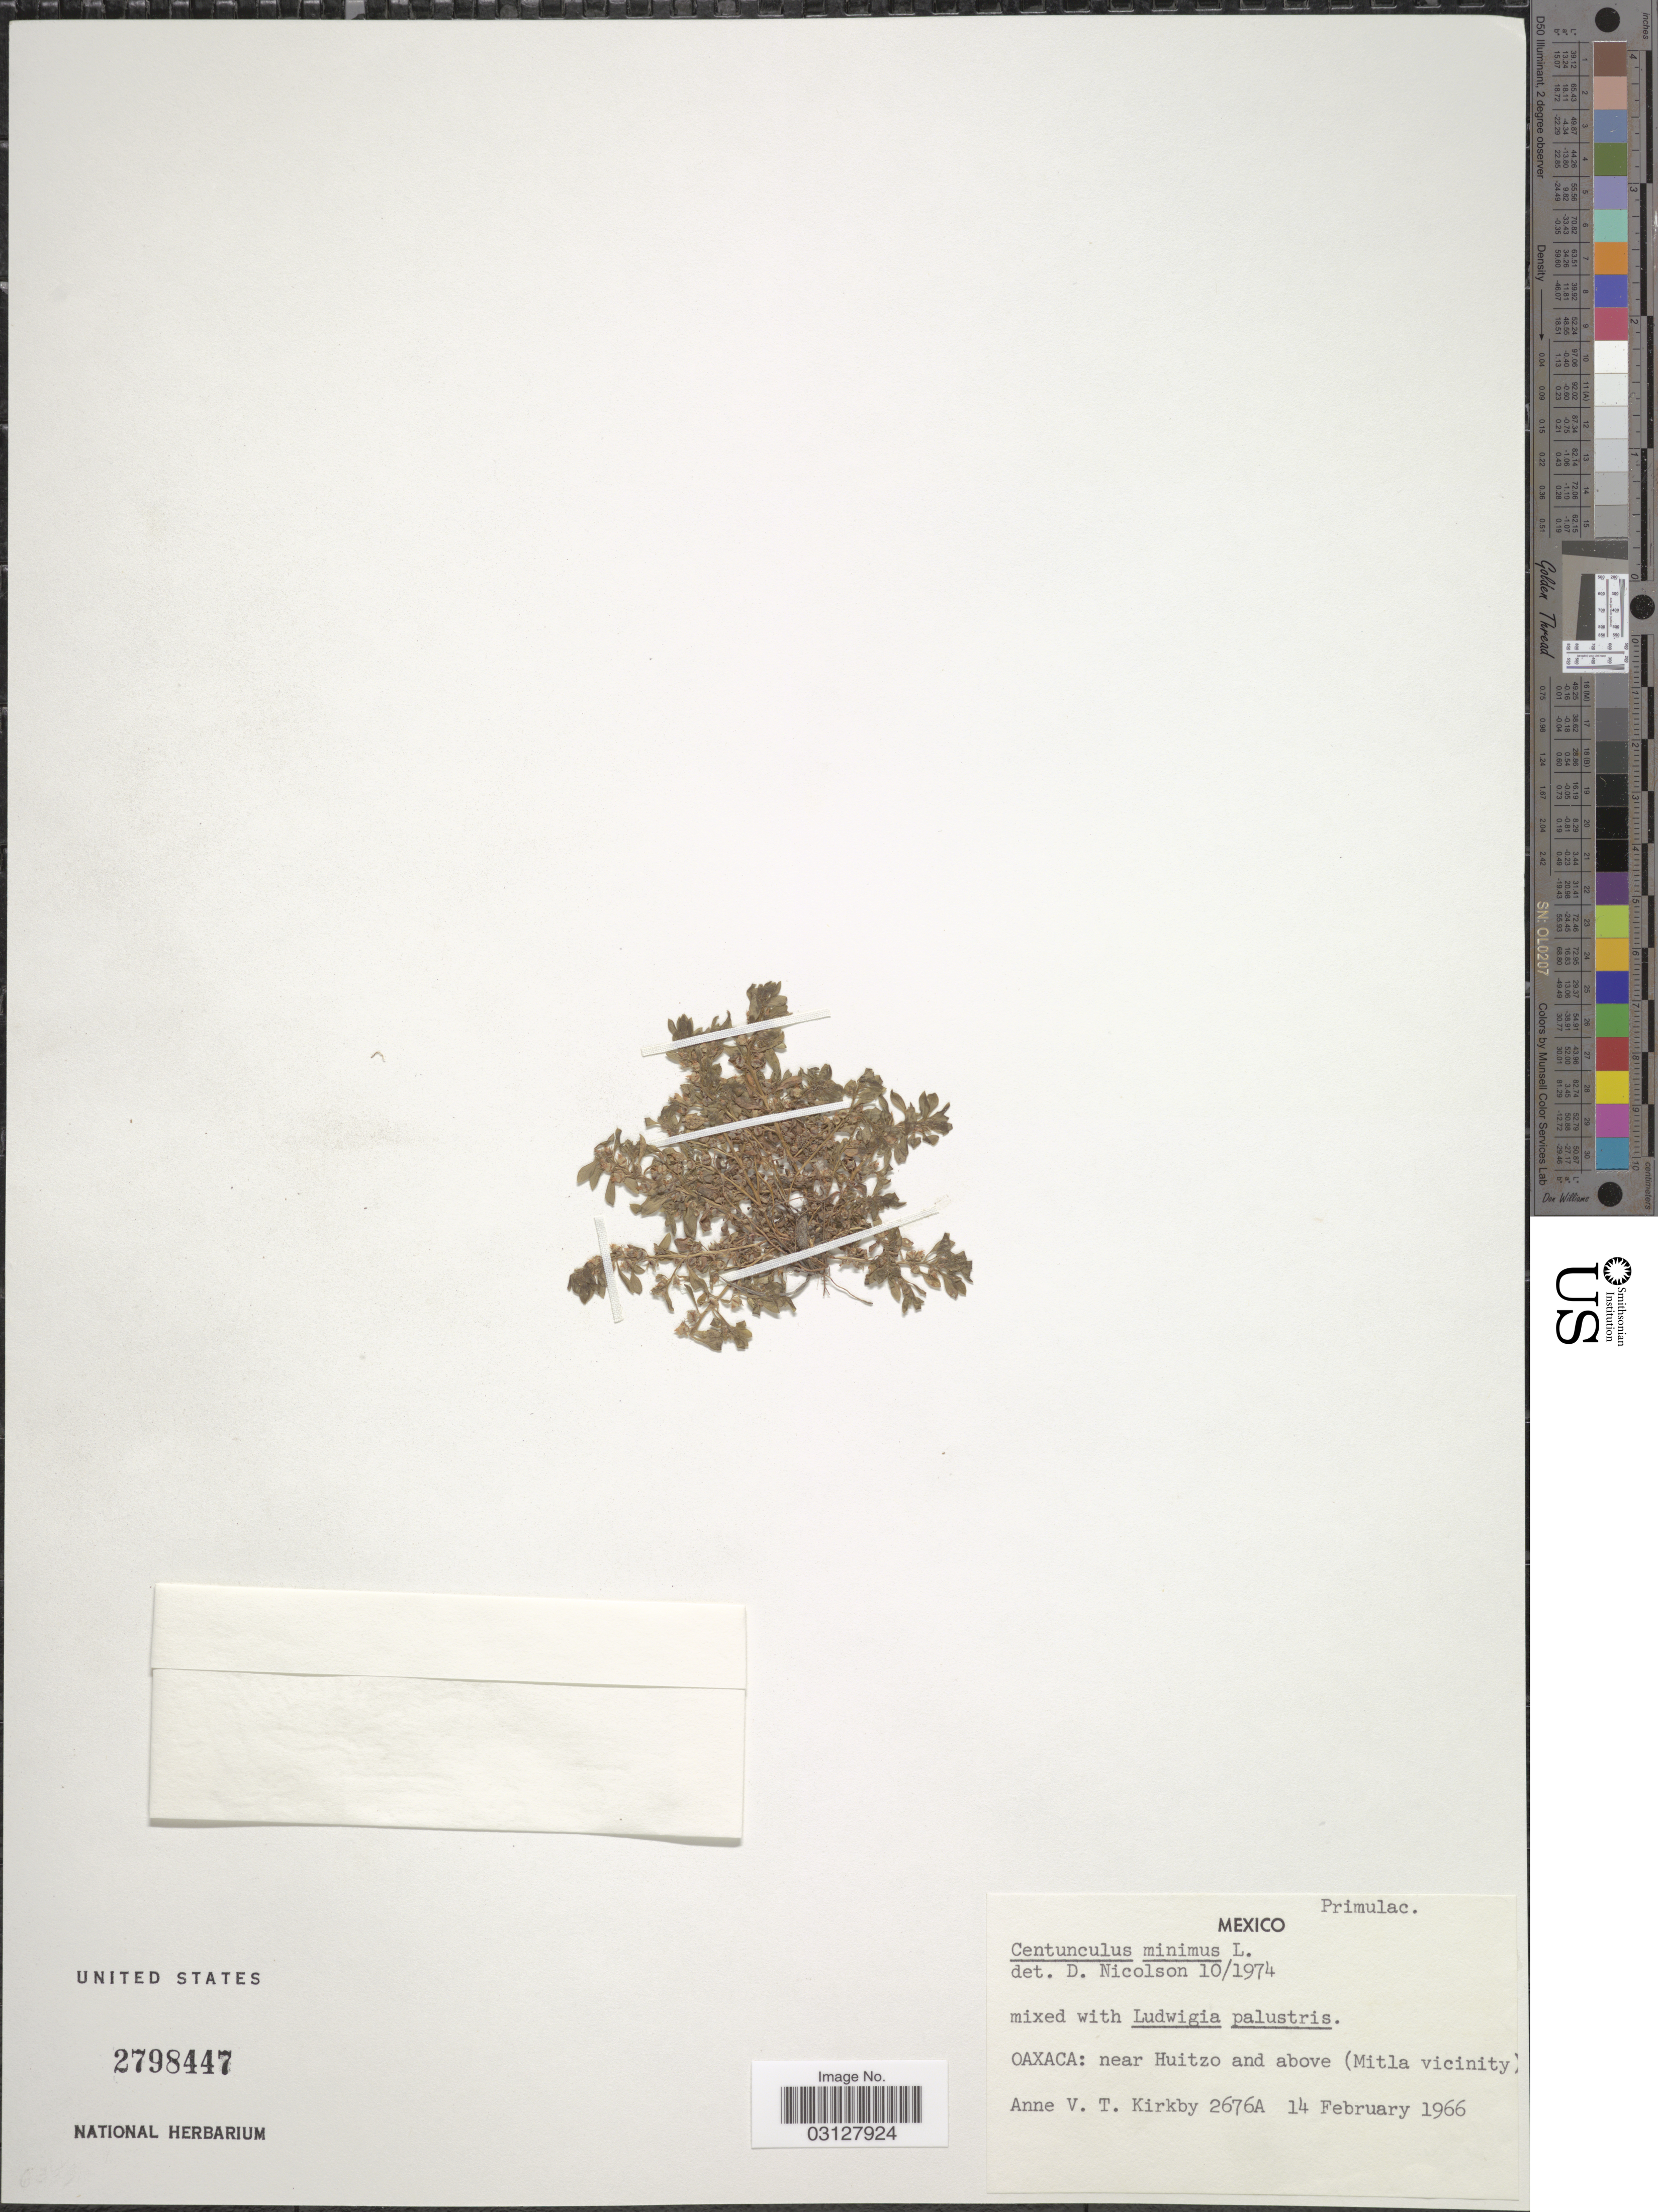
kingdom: Plantae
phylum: Tracheophyta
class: Magnoliopsida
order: Ericales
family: Primulaceae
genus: Centunculus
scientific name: Centunculus minimus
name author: L.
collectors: A. Kirkby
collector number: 2676A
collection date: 1966-02-14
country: Mexico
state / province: Oaxaca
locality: Near Huitzo and above (Mitla vicinity).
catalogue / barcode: US 3798447